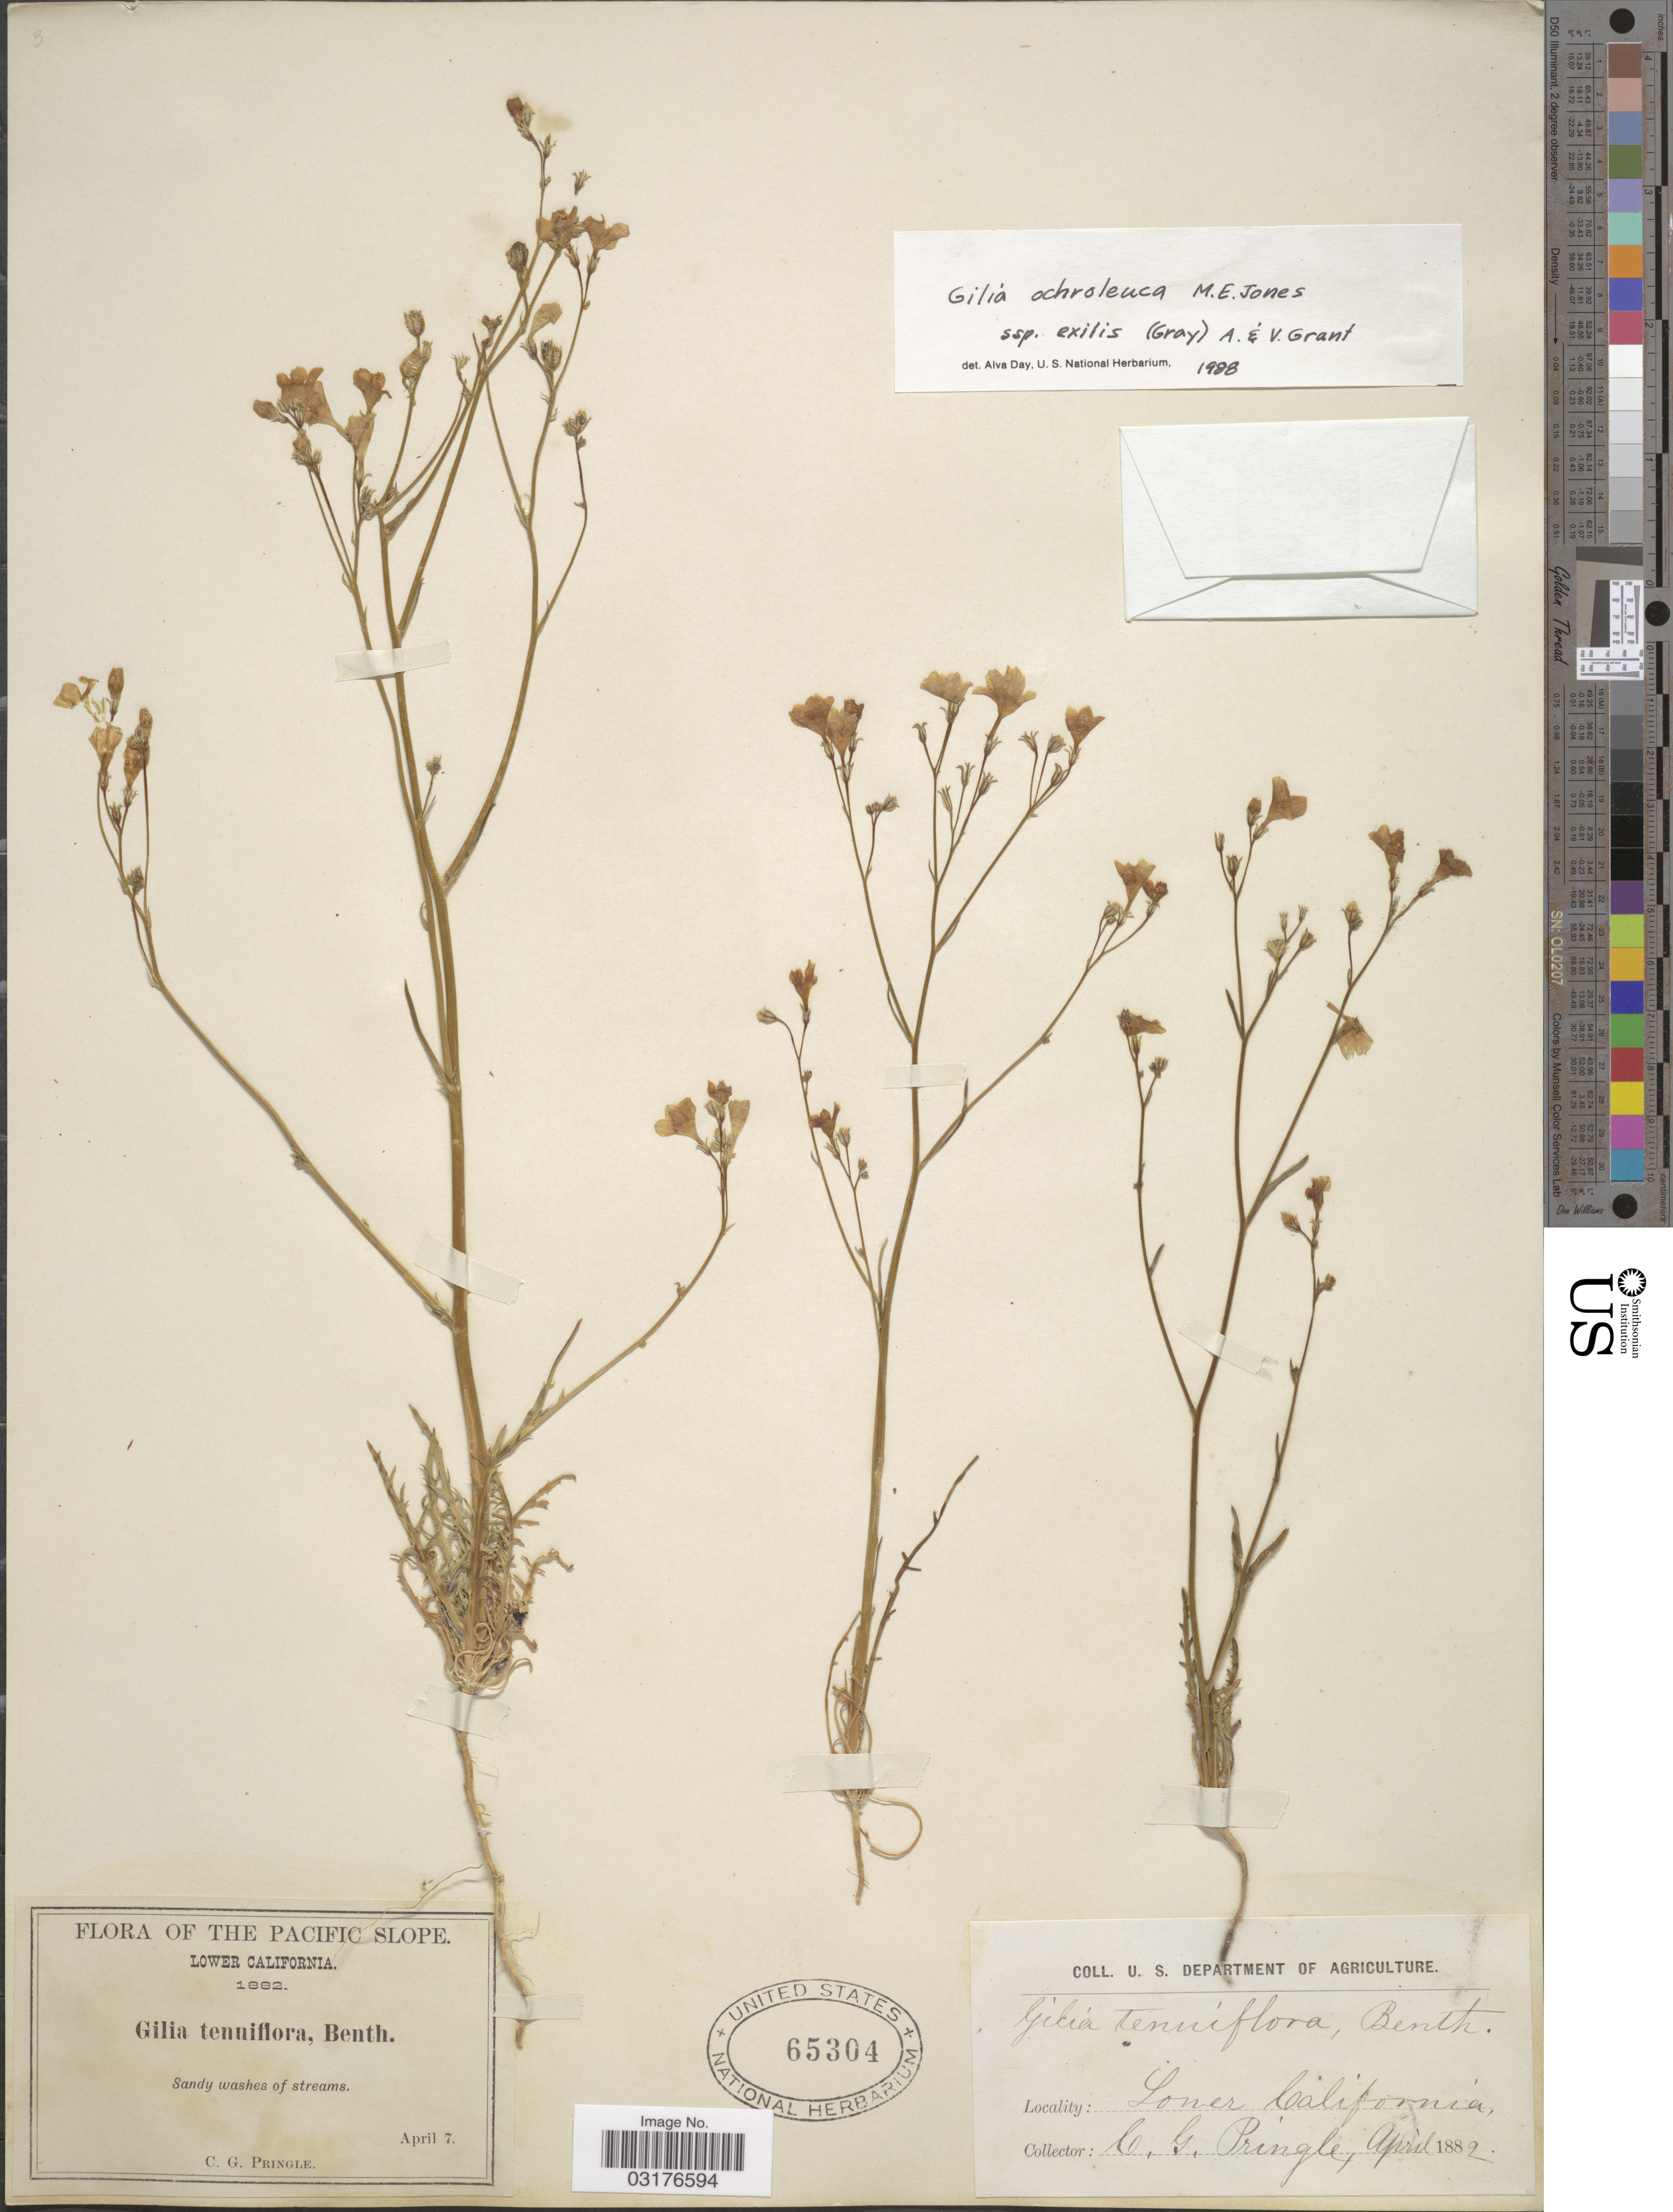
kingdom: Plantae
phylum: Tracheophyta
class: Magnoliopsida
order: Ericales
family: Polemoniaceae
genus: Gilia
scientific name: Gilia ochroleuca subsp. exilis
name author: (A. Gray) A.D. Grant & V.E. Grant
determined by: Grant, A. D.; Grant, V. E.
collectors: C. G. Pringle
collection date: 1882-04-07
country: Mexico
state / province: Baja California Norte / Baja California Sur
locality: The Pacific Slope. Lower California. Sandy washes of streams.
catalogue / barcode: US 65304